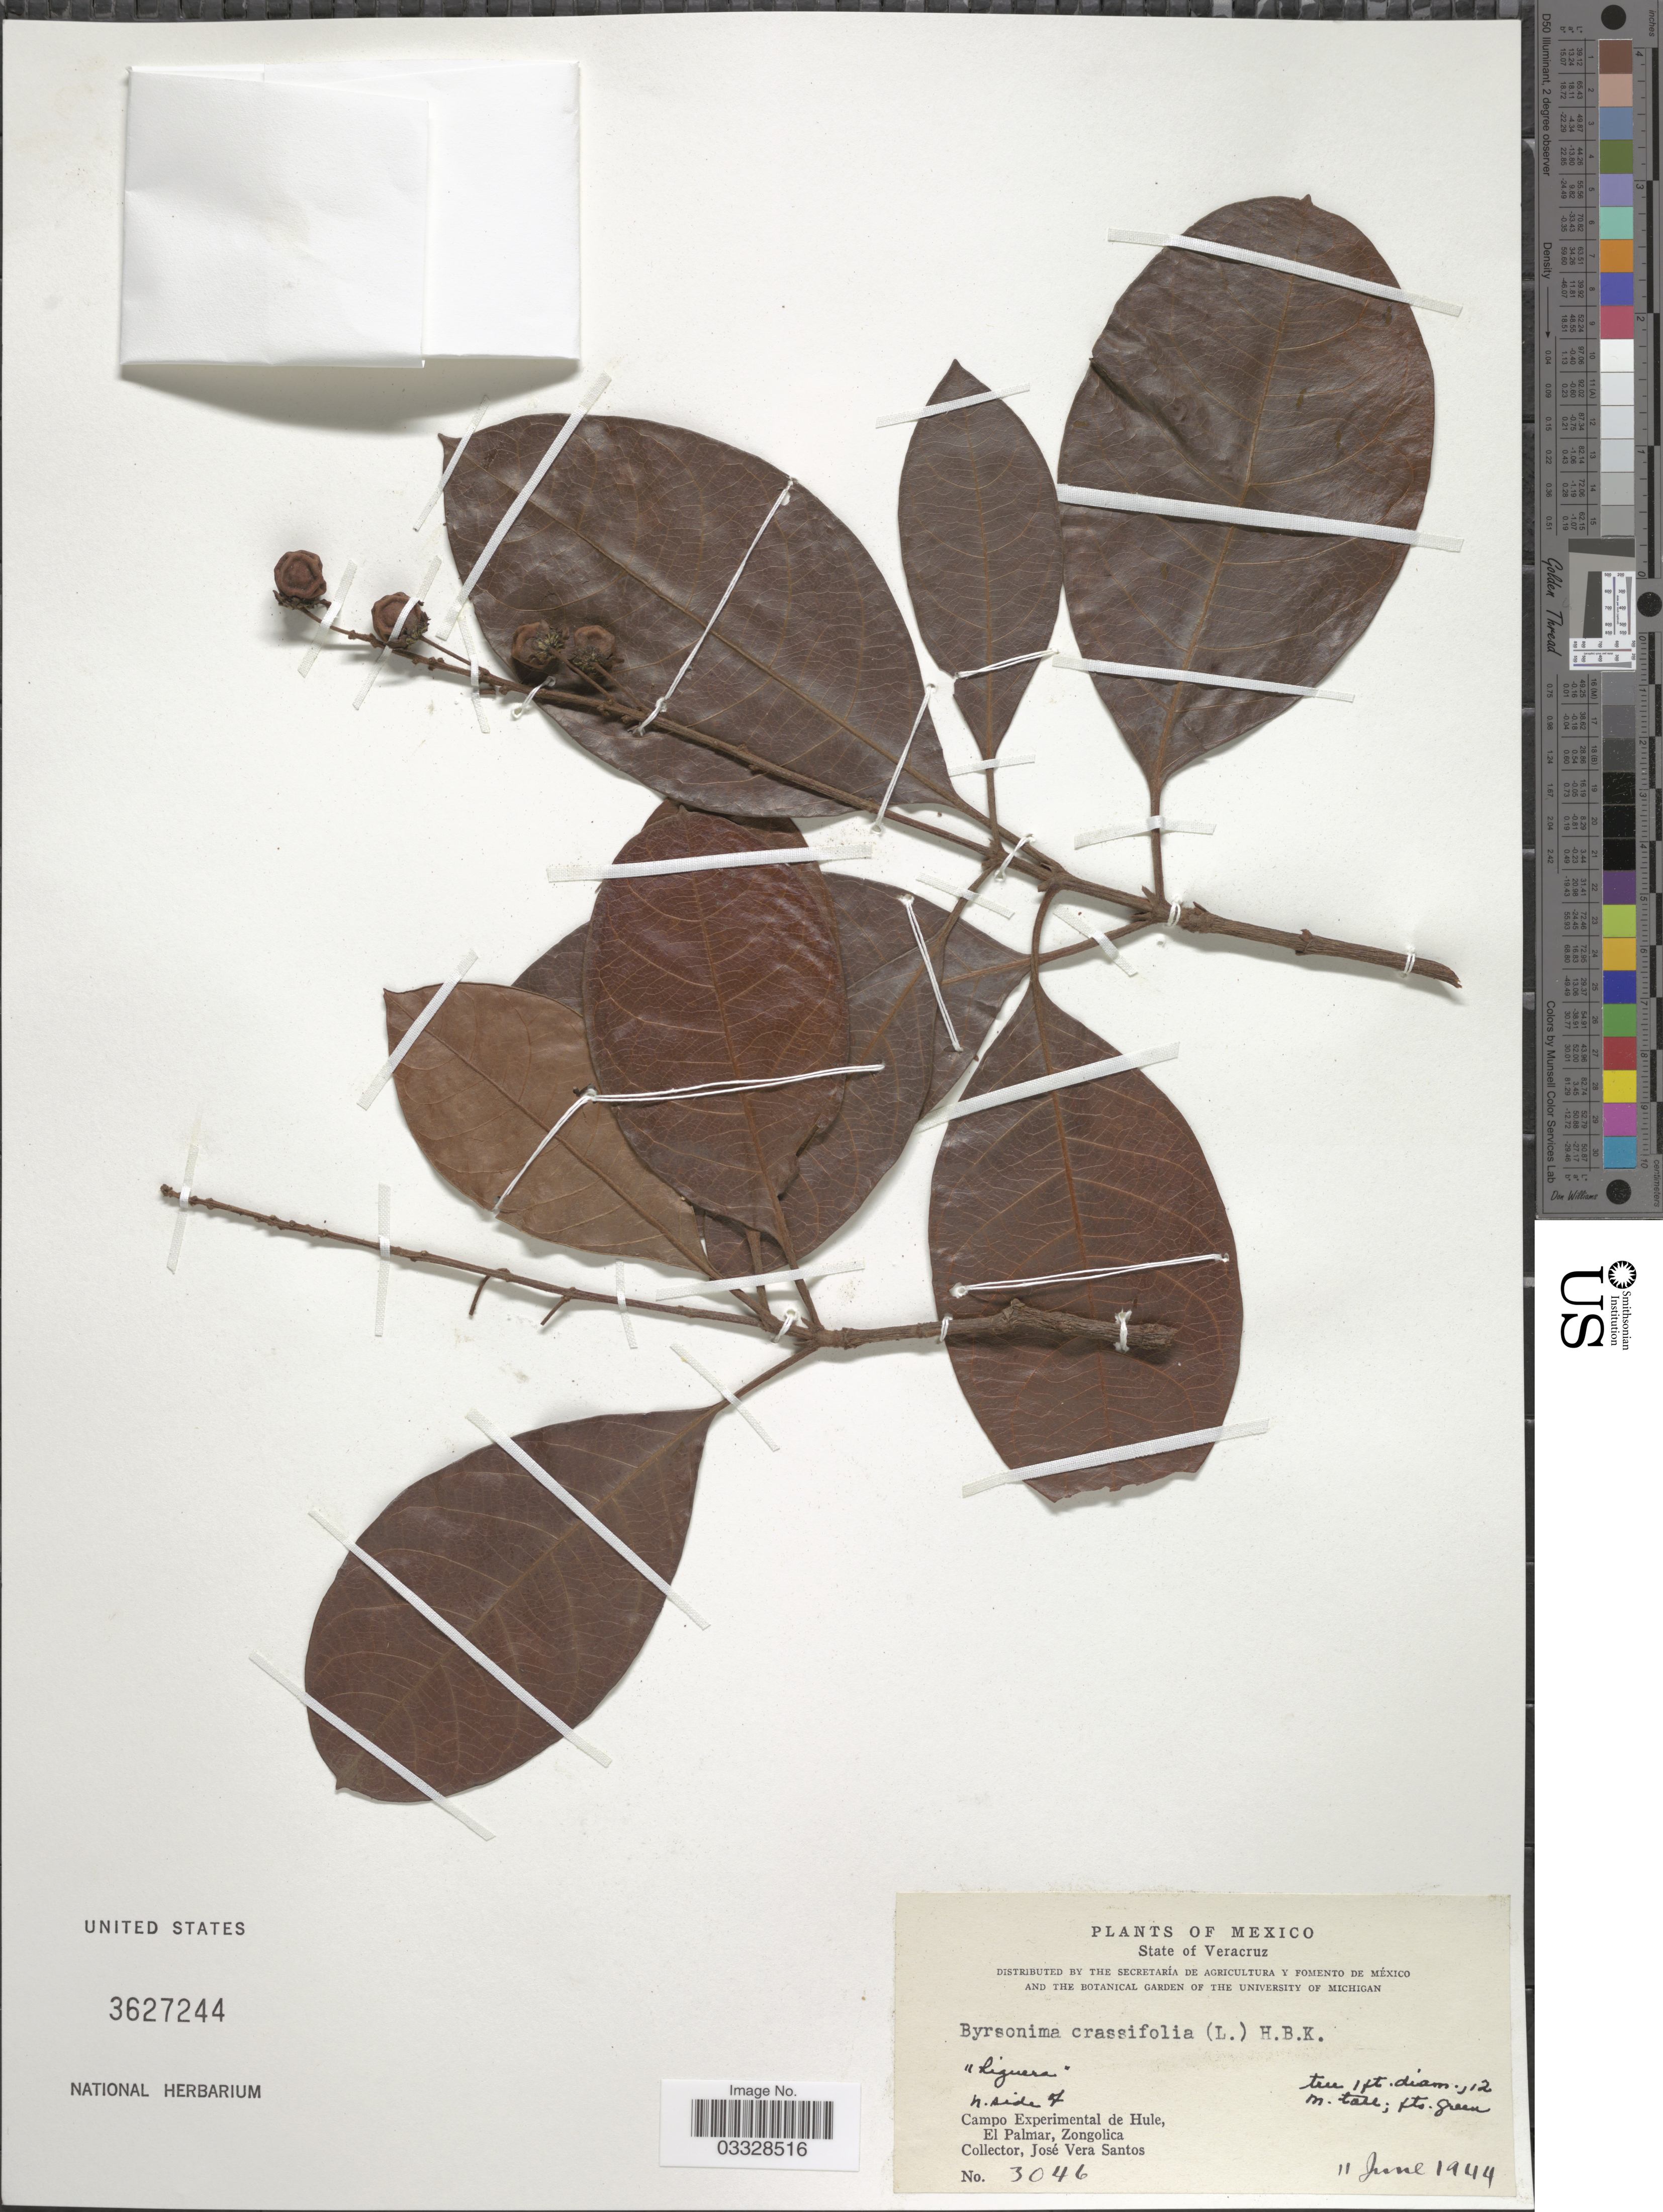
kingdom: Plantae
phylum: Tracheophyta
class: Magnoliopsida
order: Malpighiales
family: Malpighiaceae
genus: Byrsonima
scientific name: Byrsonima crassifolia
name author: (L.) Kunth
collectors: J. Santos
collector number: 3046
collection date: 1944-06-11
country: Mexico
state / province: Veracruz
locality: State of Veracruz. N. side of Campo Experimental de Hule, El Palmar, Zongolica.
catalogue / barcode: US 3627244